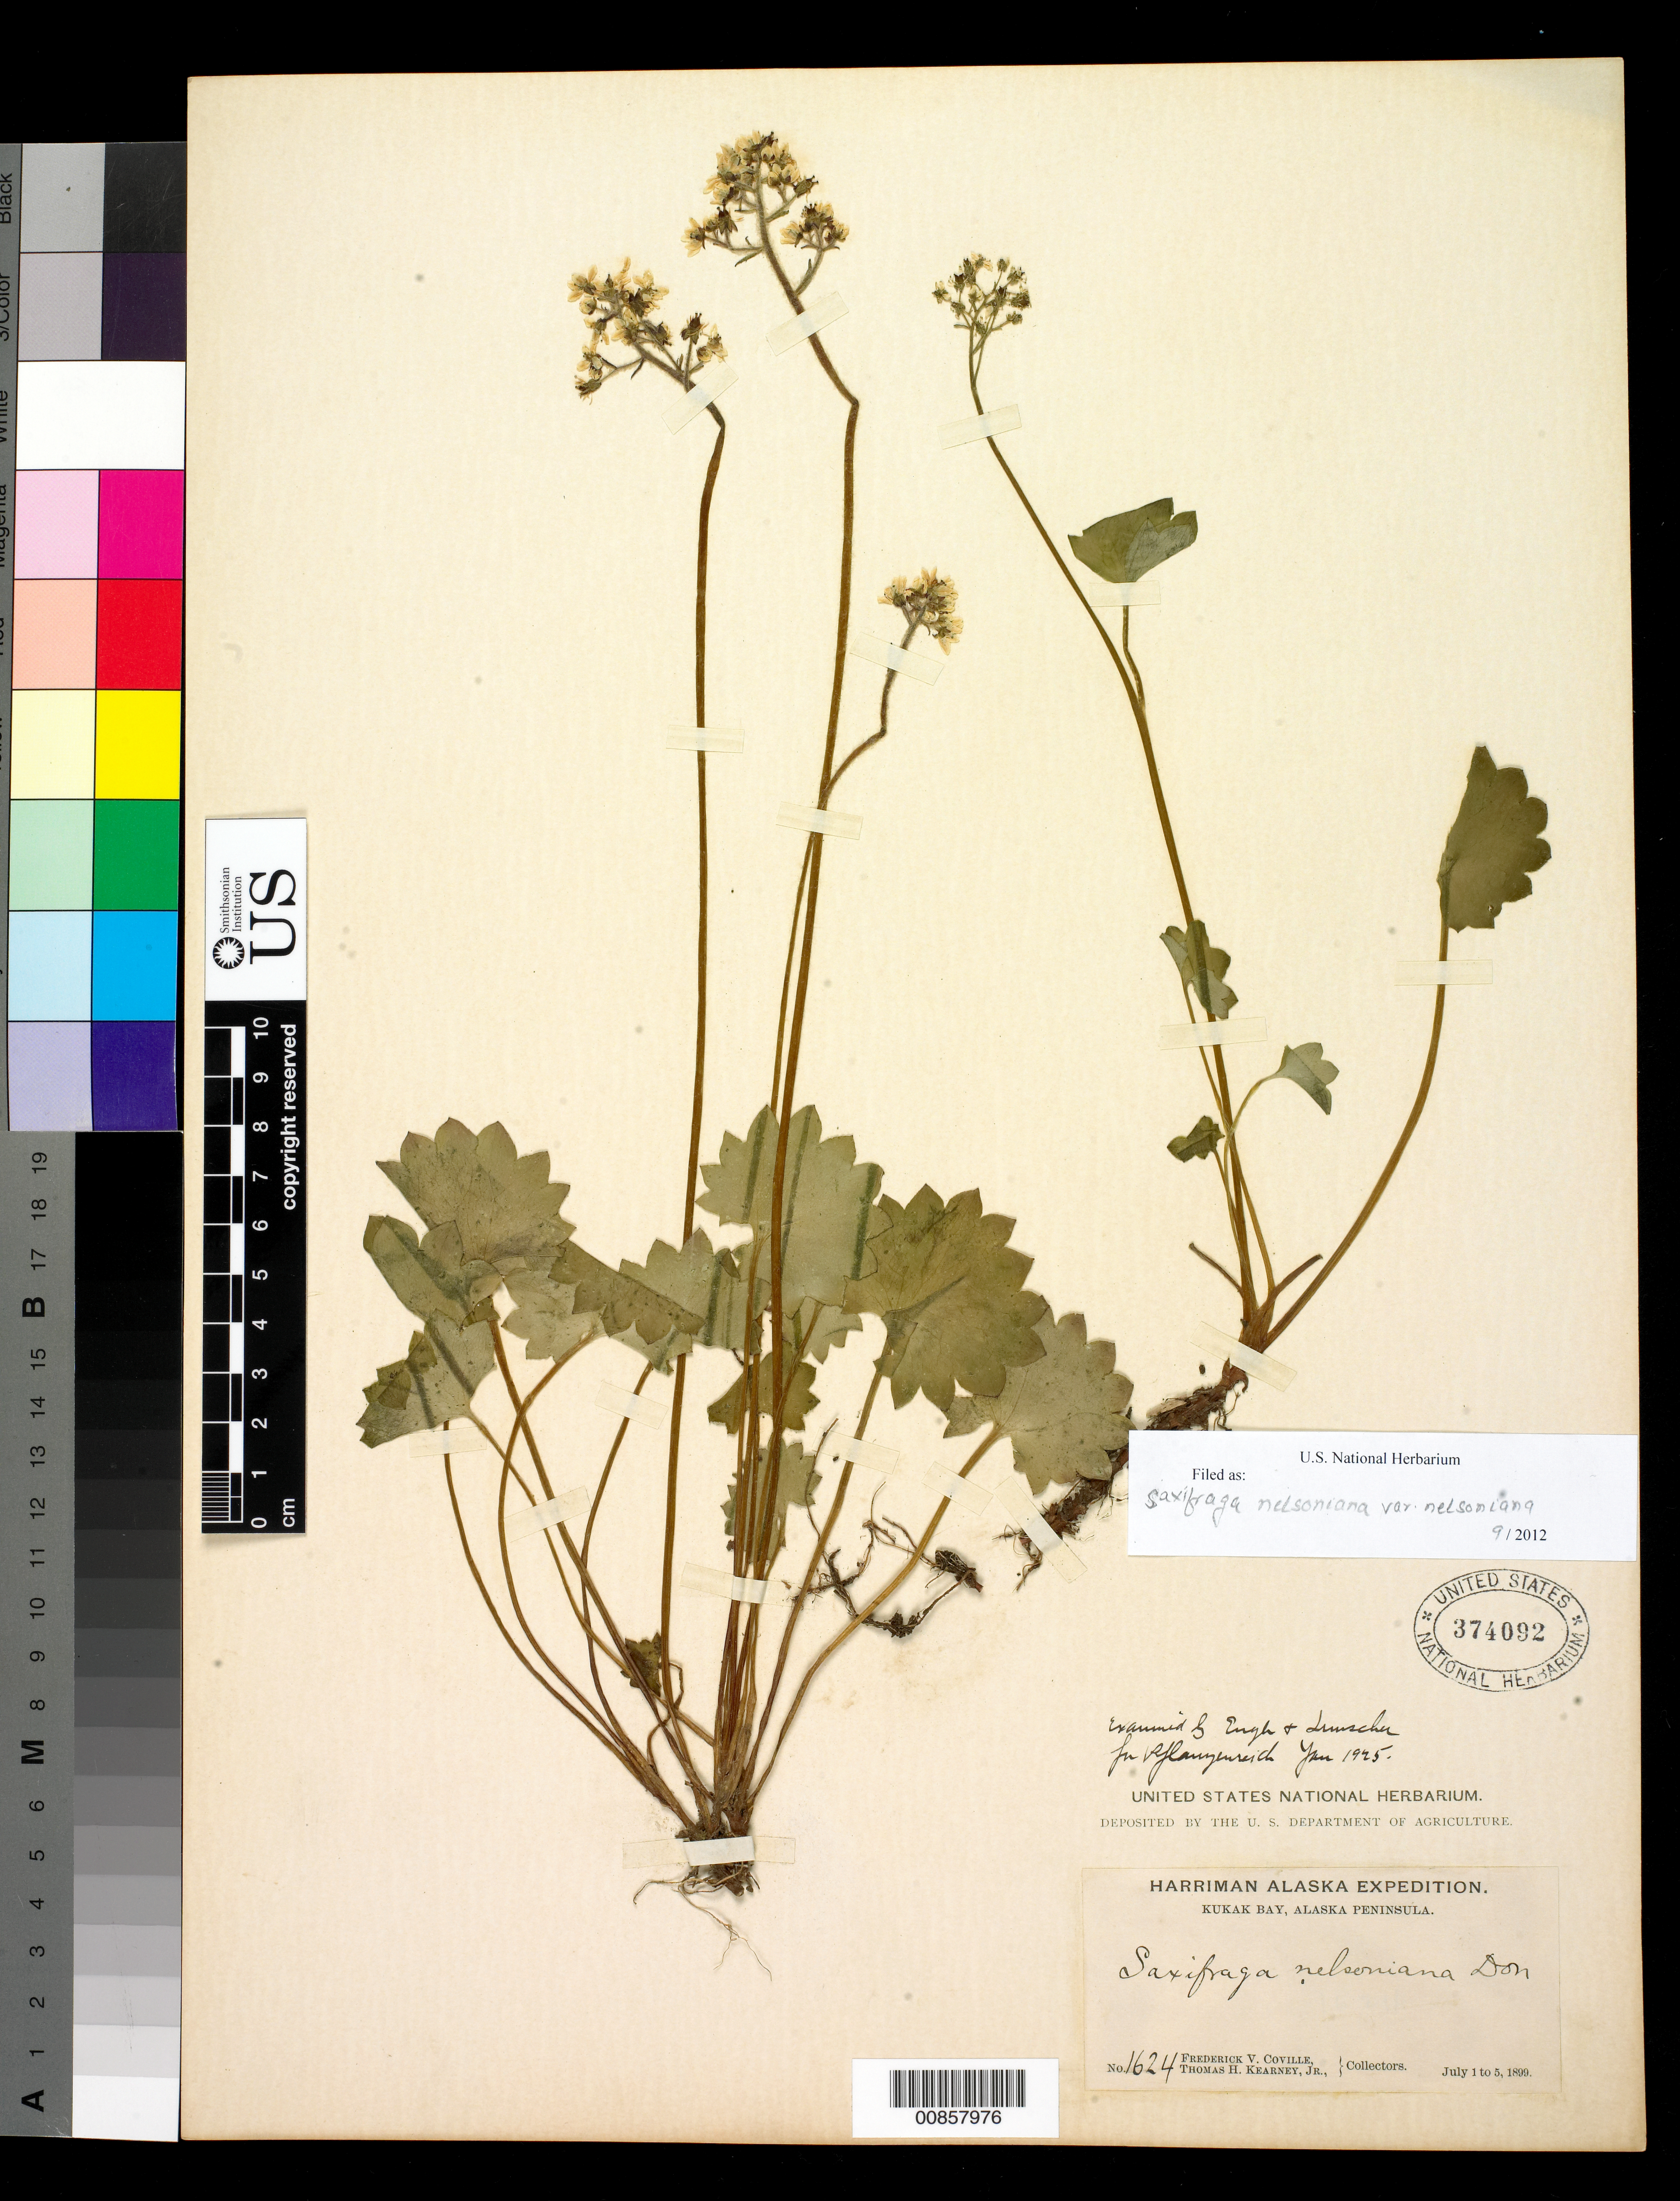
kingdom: Plantae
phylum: Tracheophyta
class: Magnoliopsida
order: Saxifragales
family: Saxifragaceae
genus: Micranthes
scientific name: Micranthes nelsoniana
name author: (D. Don) Small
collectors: F. V. Coville & T. H. Kearney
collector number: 1624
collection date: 1899-07-01/1899-07-05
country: United States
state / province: Alaska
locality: Kukak Bay, Alaska Peninsula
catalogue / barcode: US 374092